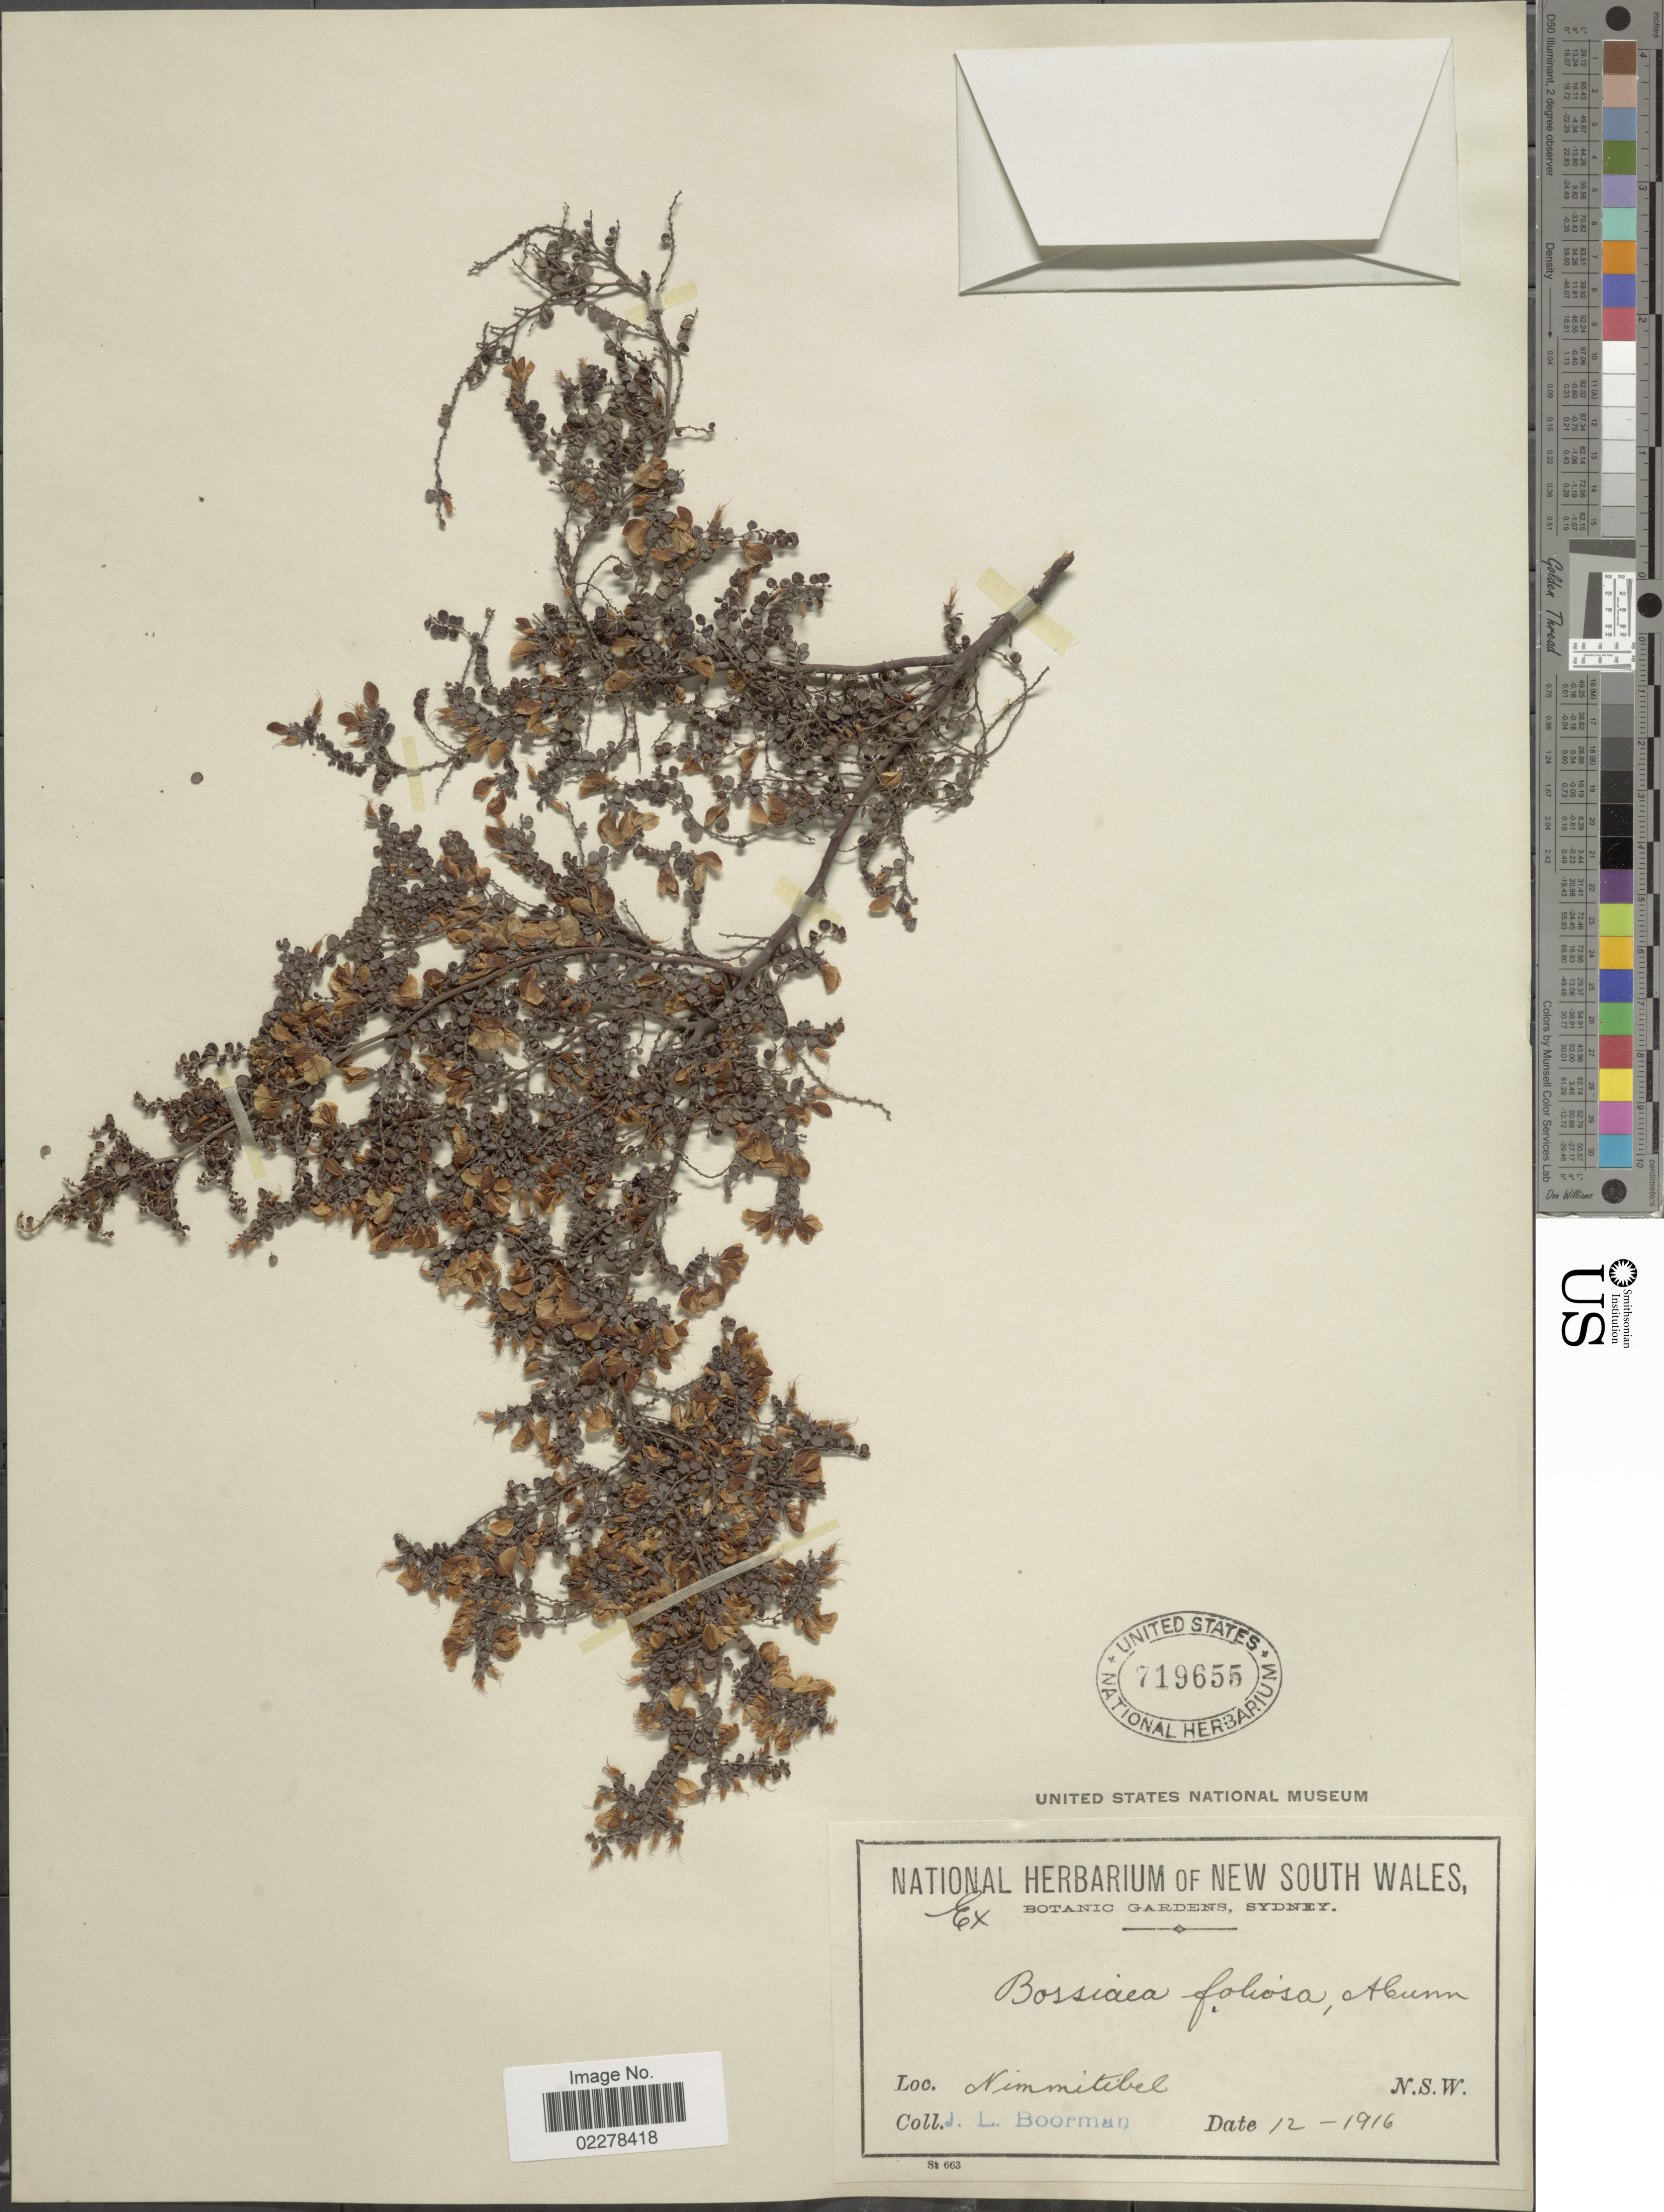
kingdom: Plantae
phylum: Tracheophyta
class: Magnoliopsida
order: Fabales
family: Fabaceae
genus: Bossiaea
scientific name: Bossiaea foliosa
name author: A. Cunn.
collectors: J. Boorman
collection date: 1916-12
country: Australia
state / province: New South Wales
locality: Nimmitibel, N.S.W.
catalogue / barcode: US 719655